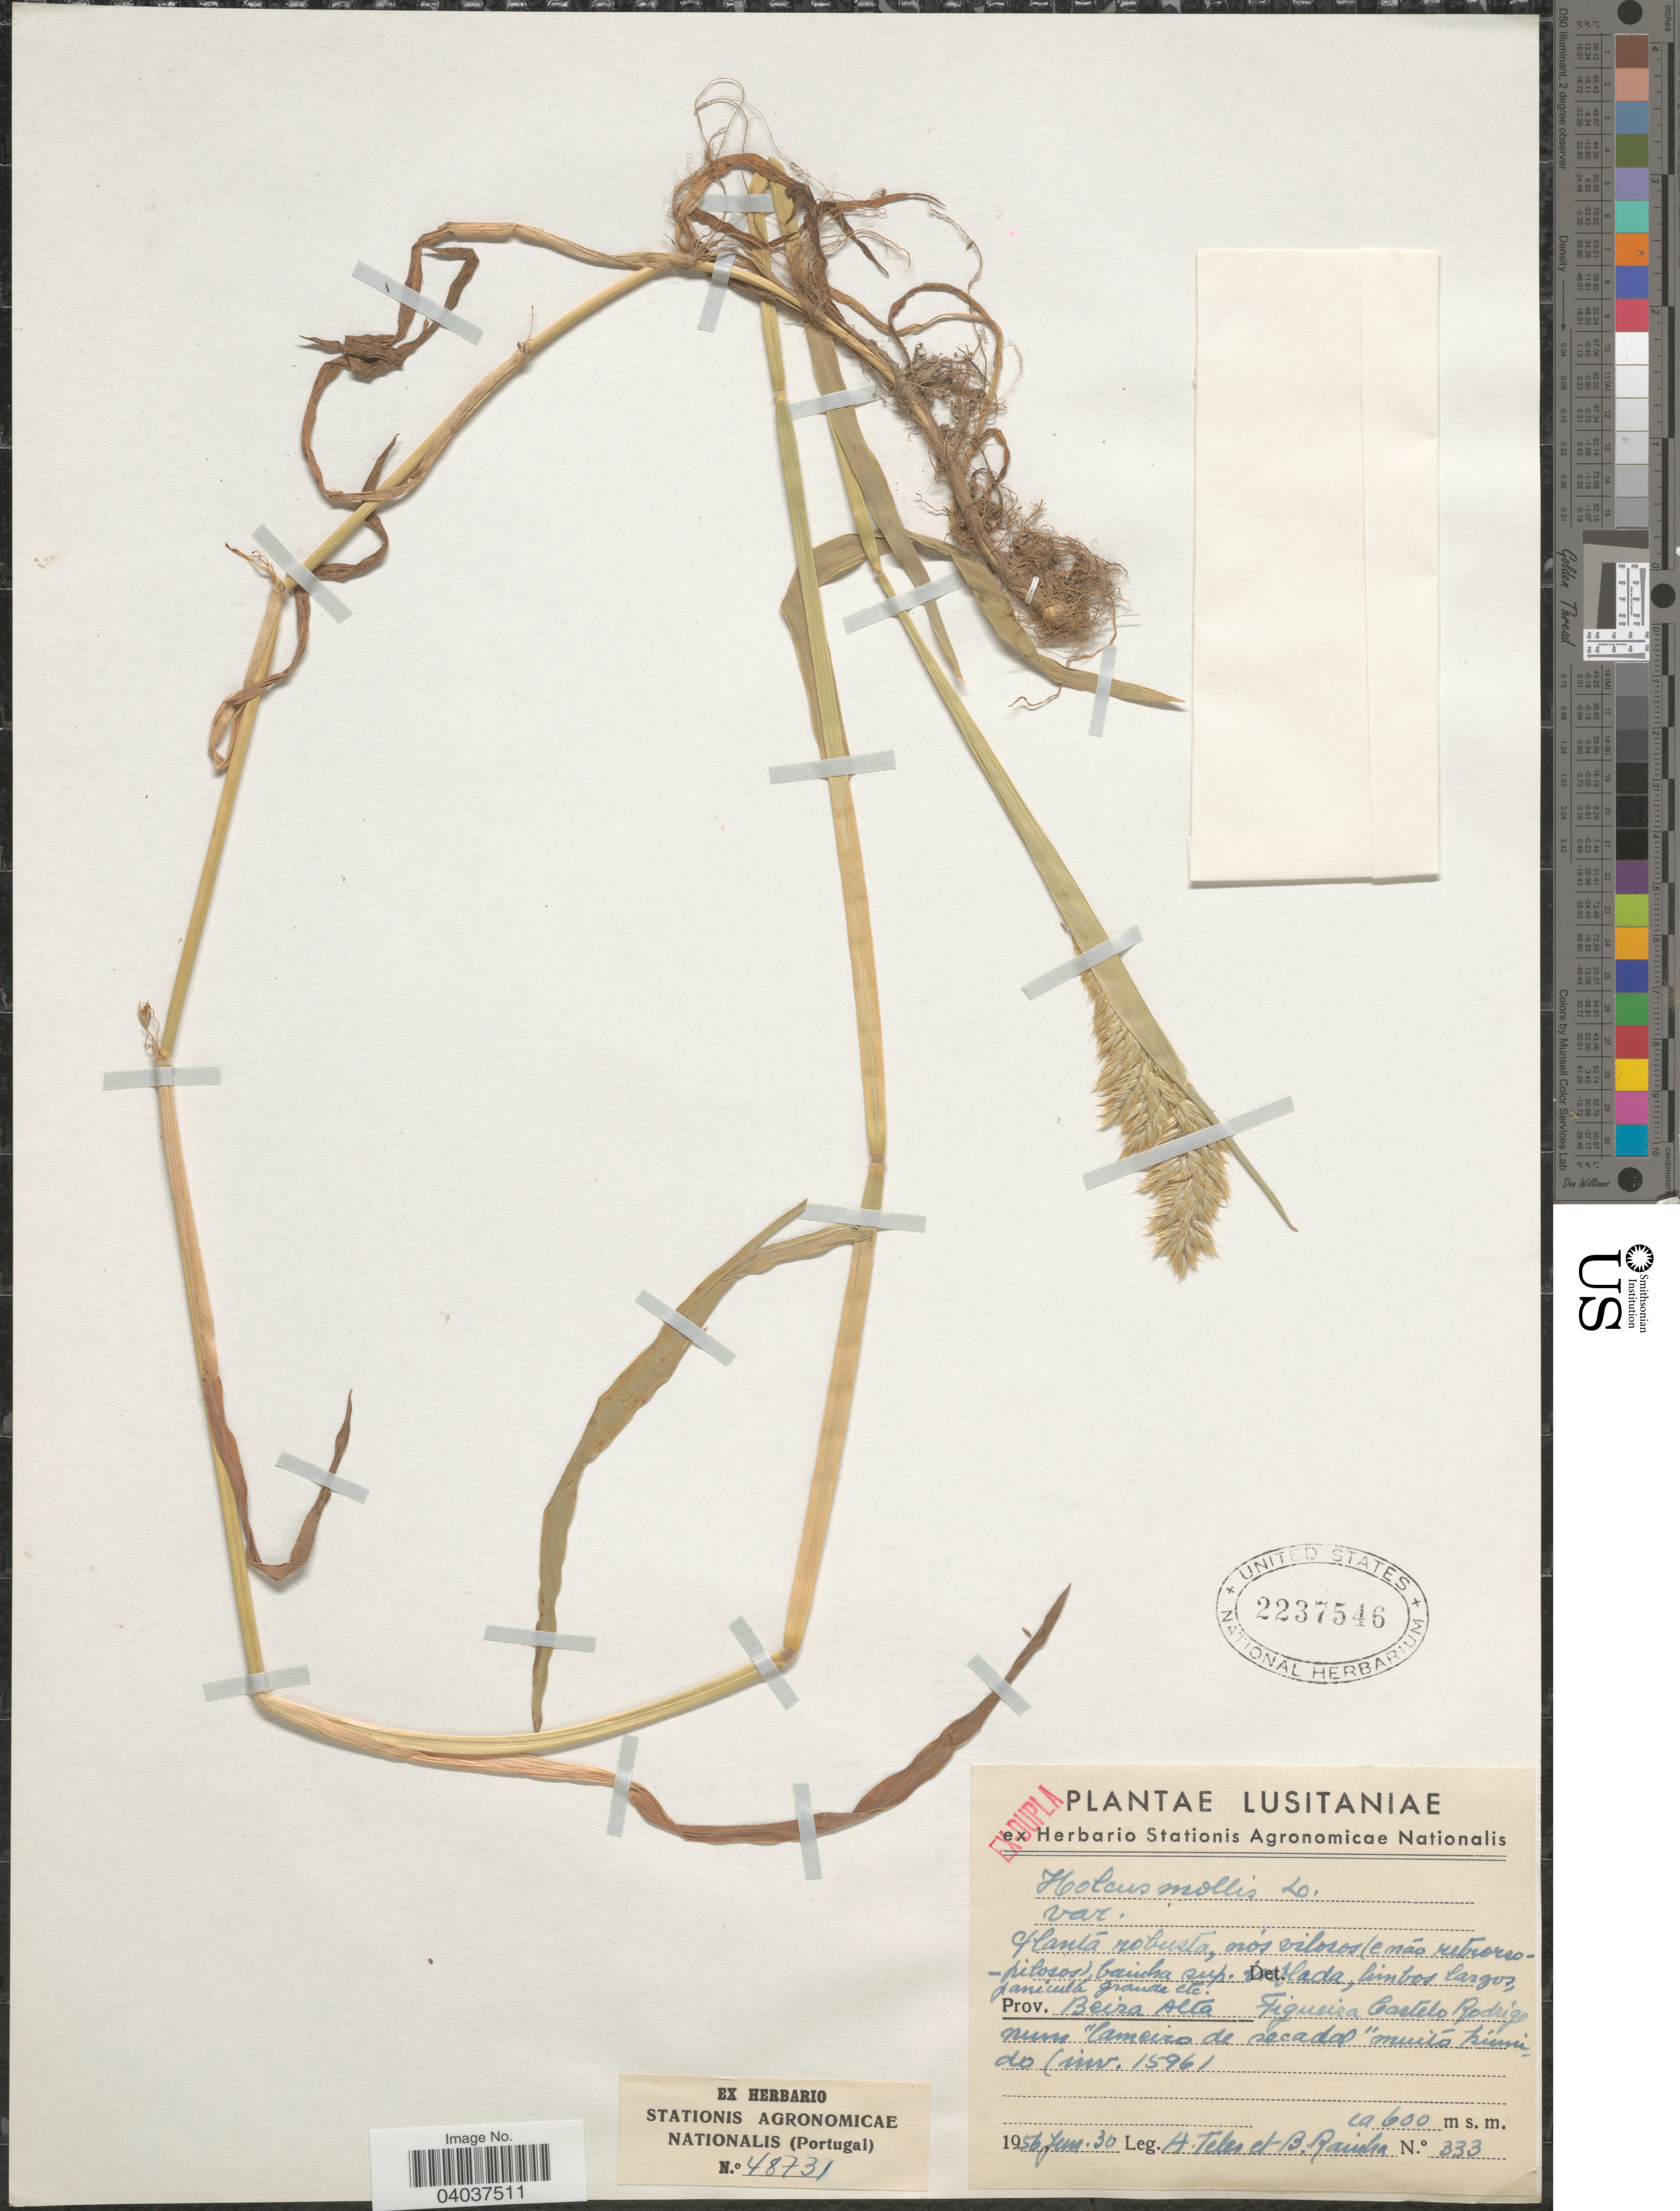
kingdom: Plantae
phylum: Tracheophyta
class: Liliopsida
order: Poales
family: Poaceae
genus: Holcus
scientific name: Holcus mollis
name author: L.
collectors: A. Teles & B. Rainha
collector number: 333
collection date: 1956-01-30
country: Portugal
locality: Lusitaniae. Prov. Beira Alta. Figueira Castelo Rodrigo mun "Cameiro de secadal [interpreted]" muito kiunudo [interpreted].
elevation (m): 600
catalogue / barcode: US 2237546